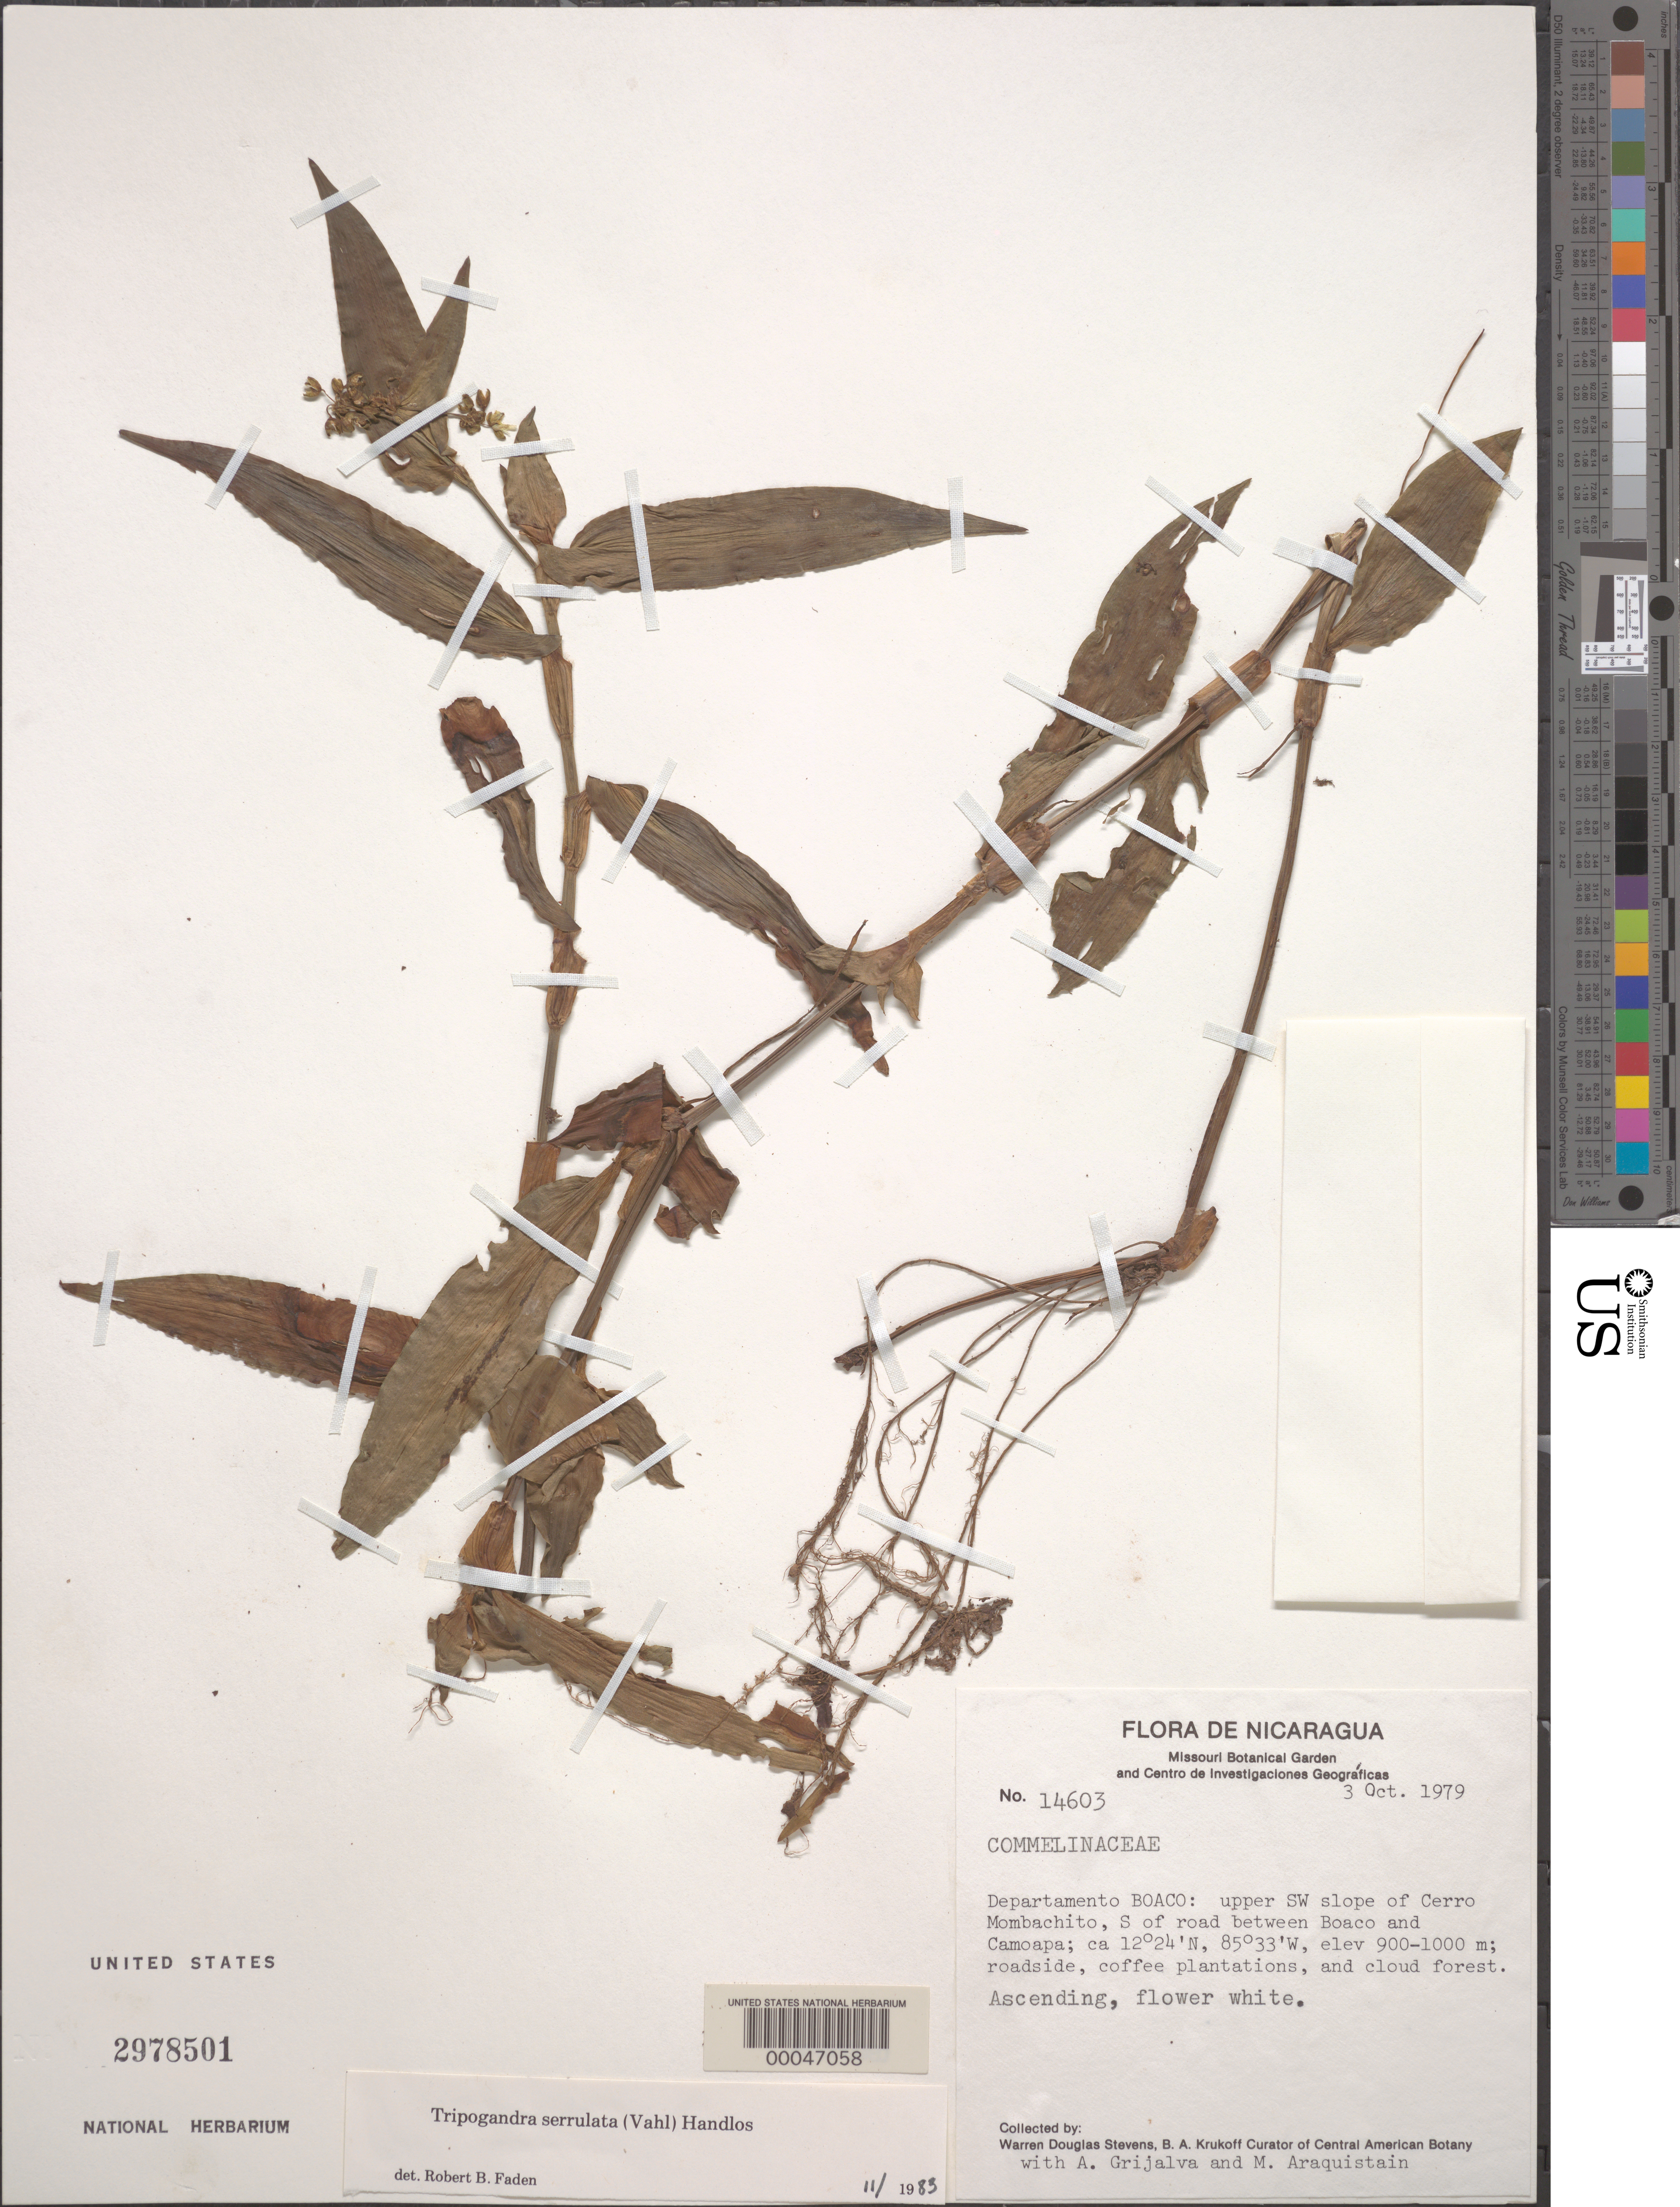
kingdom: Plantae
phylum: Tracheophyta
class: Liliopsida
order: Commelinales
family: Commelinaceae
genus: Tripogandra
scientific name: Tripogandra serrulata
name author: (Vahl) Handlos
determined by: Faden, Robert B., (US), Smithsonian Institution - National Museum of Natural History (UNITED STATES)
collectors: W. D. Steven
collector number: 14603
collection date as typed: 03 Oct 1979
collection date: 1979-10-03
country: Nicaragua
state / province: Boaco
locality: Cerro mombachito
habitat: Roadside; coffee plantation and cloud forest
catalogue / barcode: US 2978501